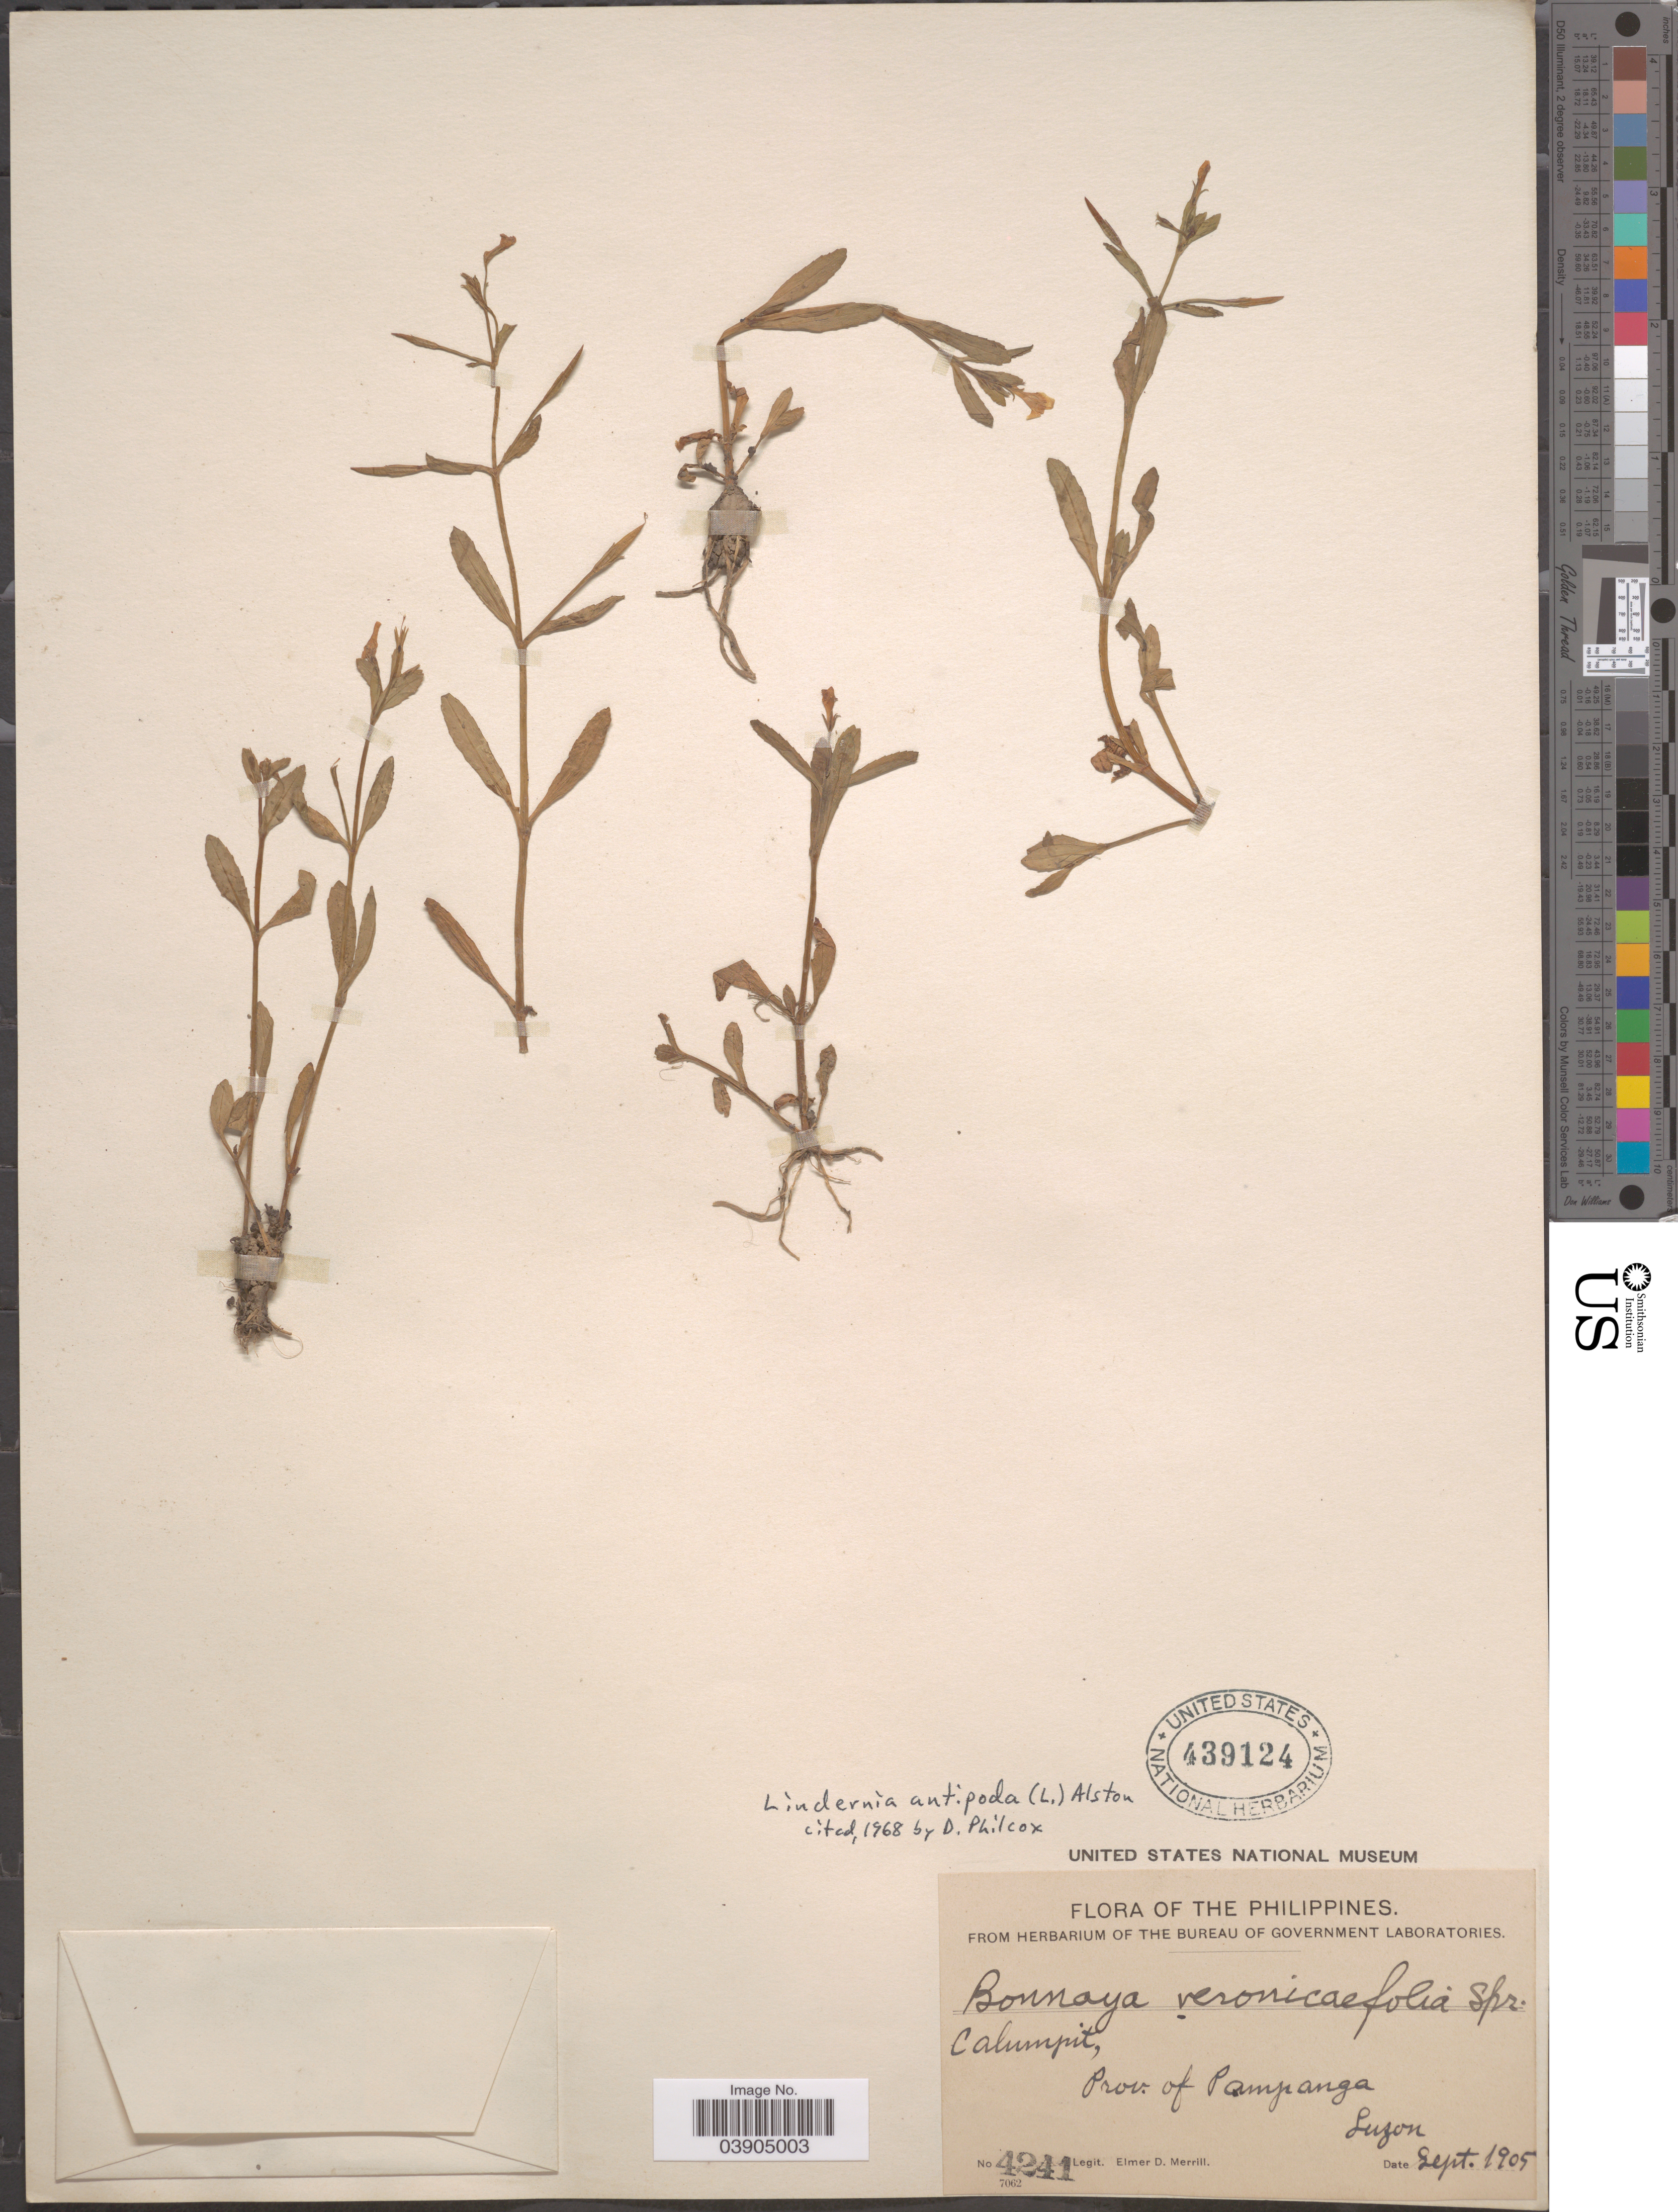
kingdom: Plantae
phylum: Tracheophyta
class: Magnoliopsida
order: Lamiales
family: Linderniaceae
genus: Lindernia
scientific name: Lindernia antipoda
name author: (L.) Alston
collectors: E. D. Merrill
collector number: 4241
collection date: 1905-09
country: Philippines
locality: Calumpit, Prov. of Pampanga, Luzon.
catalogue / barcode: US 439124